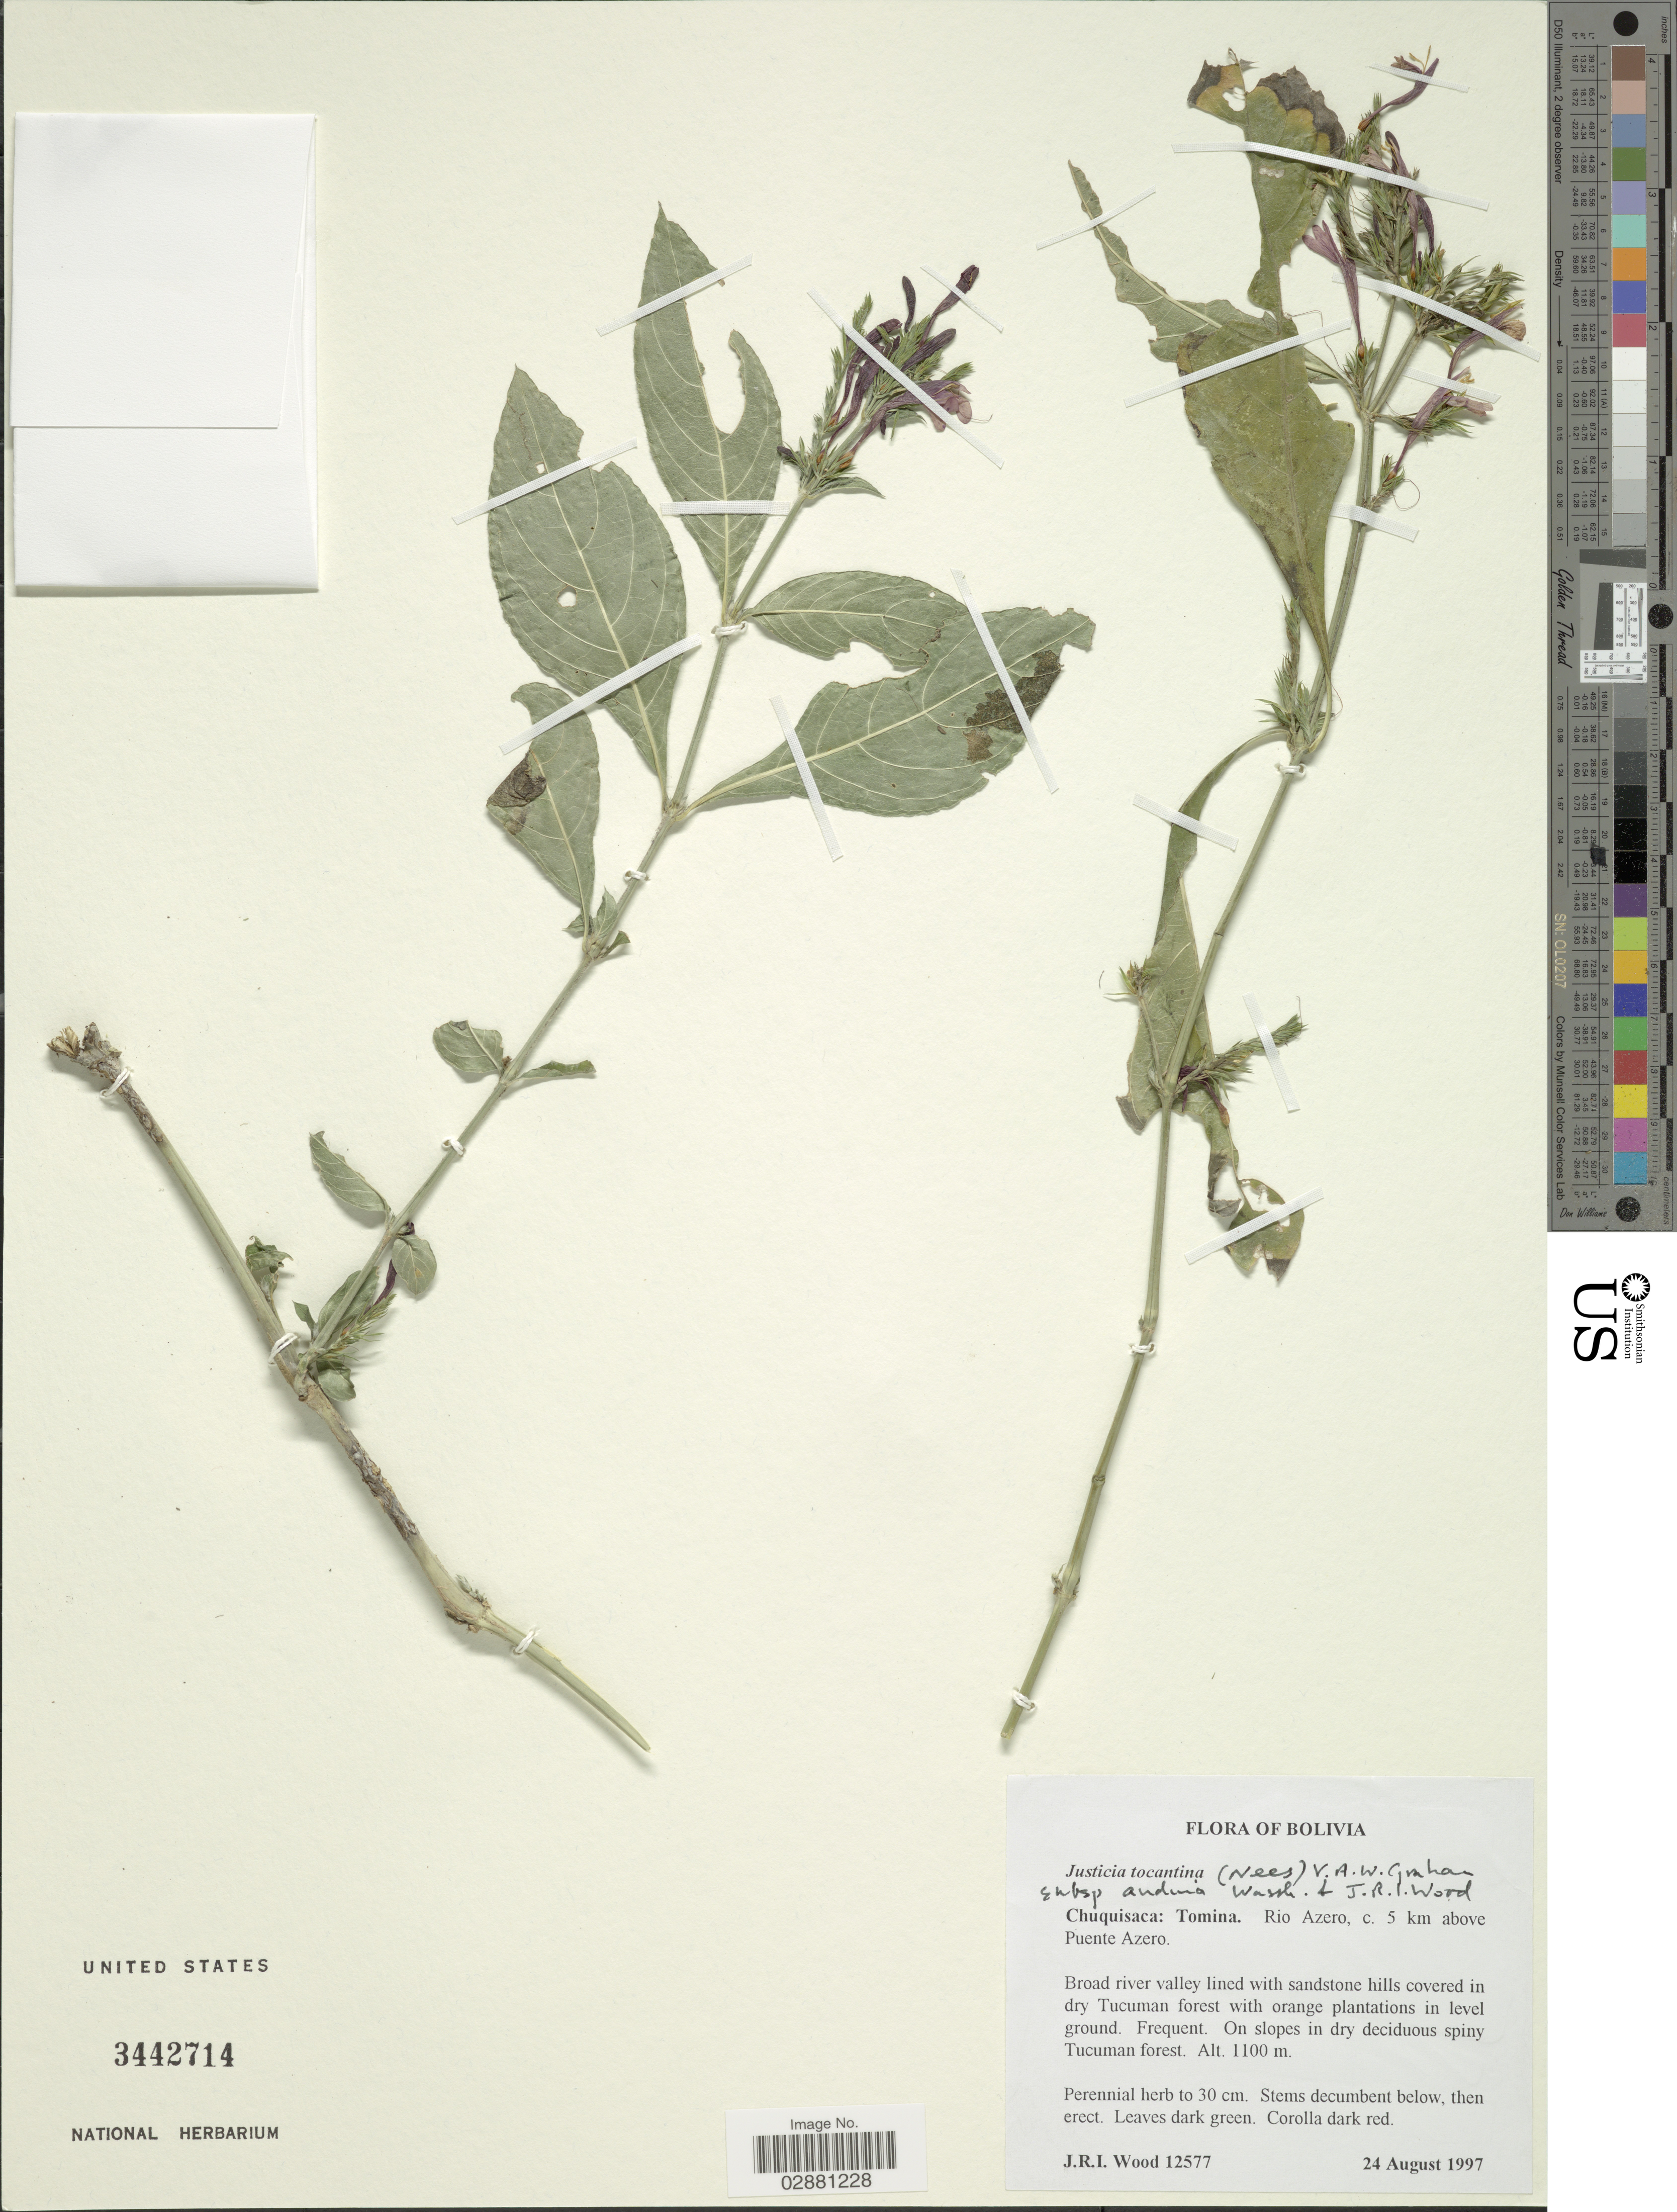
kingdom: Plantae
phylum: Tracheophyta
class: Magnoliopsida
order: Lamiales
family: Acanthaceae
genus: Justicia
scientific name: Justicia tocantina subsp. andina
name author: Wassh. & J.R.I. Wood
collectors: J. R. I. Wood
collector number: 12577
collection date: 1997-08-24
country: Bolivia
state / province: Chuquisaca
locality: Tomina, Rio Azero, c. 5 km above Puente Azero.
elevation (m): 1100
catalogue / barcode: US 3442714